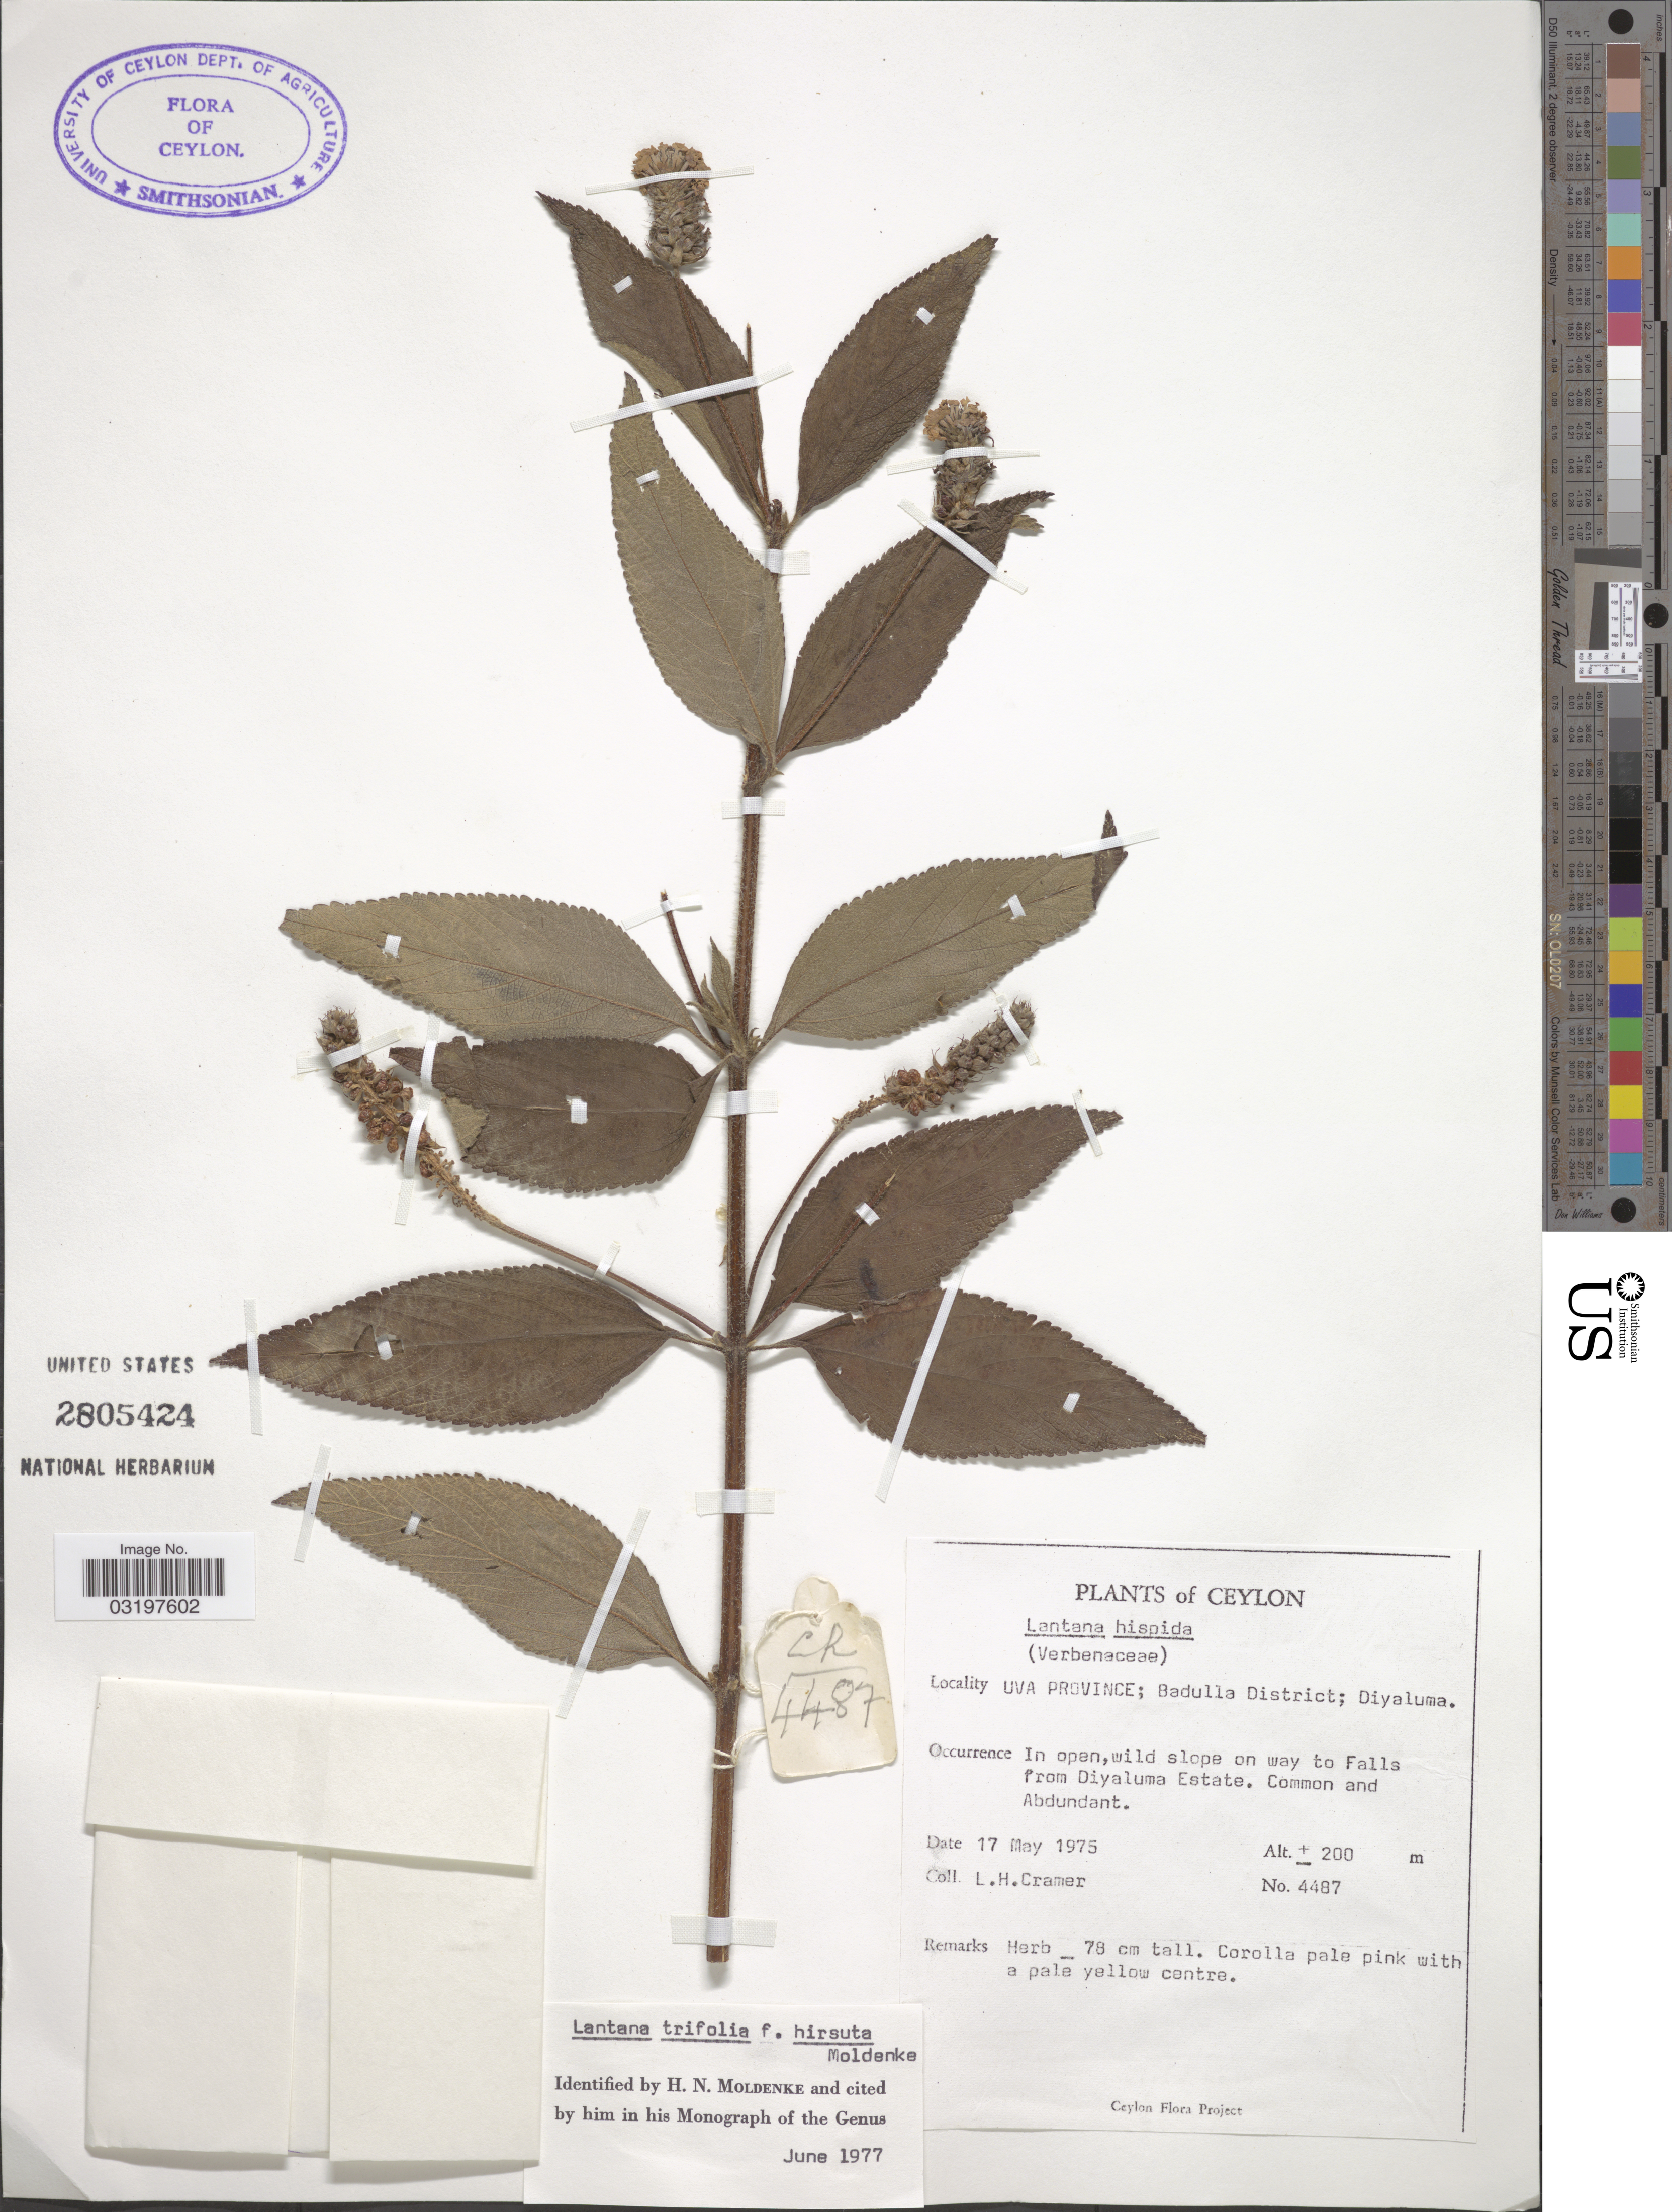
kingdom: Plantae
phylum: Tracheophyta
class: Magnoliopsida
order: Lamiales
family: Verbenaceae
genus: Lantana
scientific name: Lantana trifolia f. hirsuta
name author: Moldenke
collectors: L. H. Cramer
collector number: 4487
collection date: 1975-05-17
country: Sri Lanka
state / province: Uva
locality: Ceylon. Badulla District; Diyaluma. Wild slope on way to Falls from Diyaluma Estate.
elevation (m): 200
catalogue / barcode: US 2805424